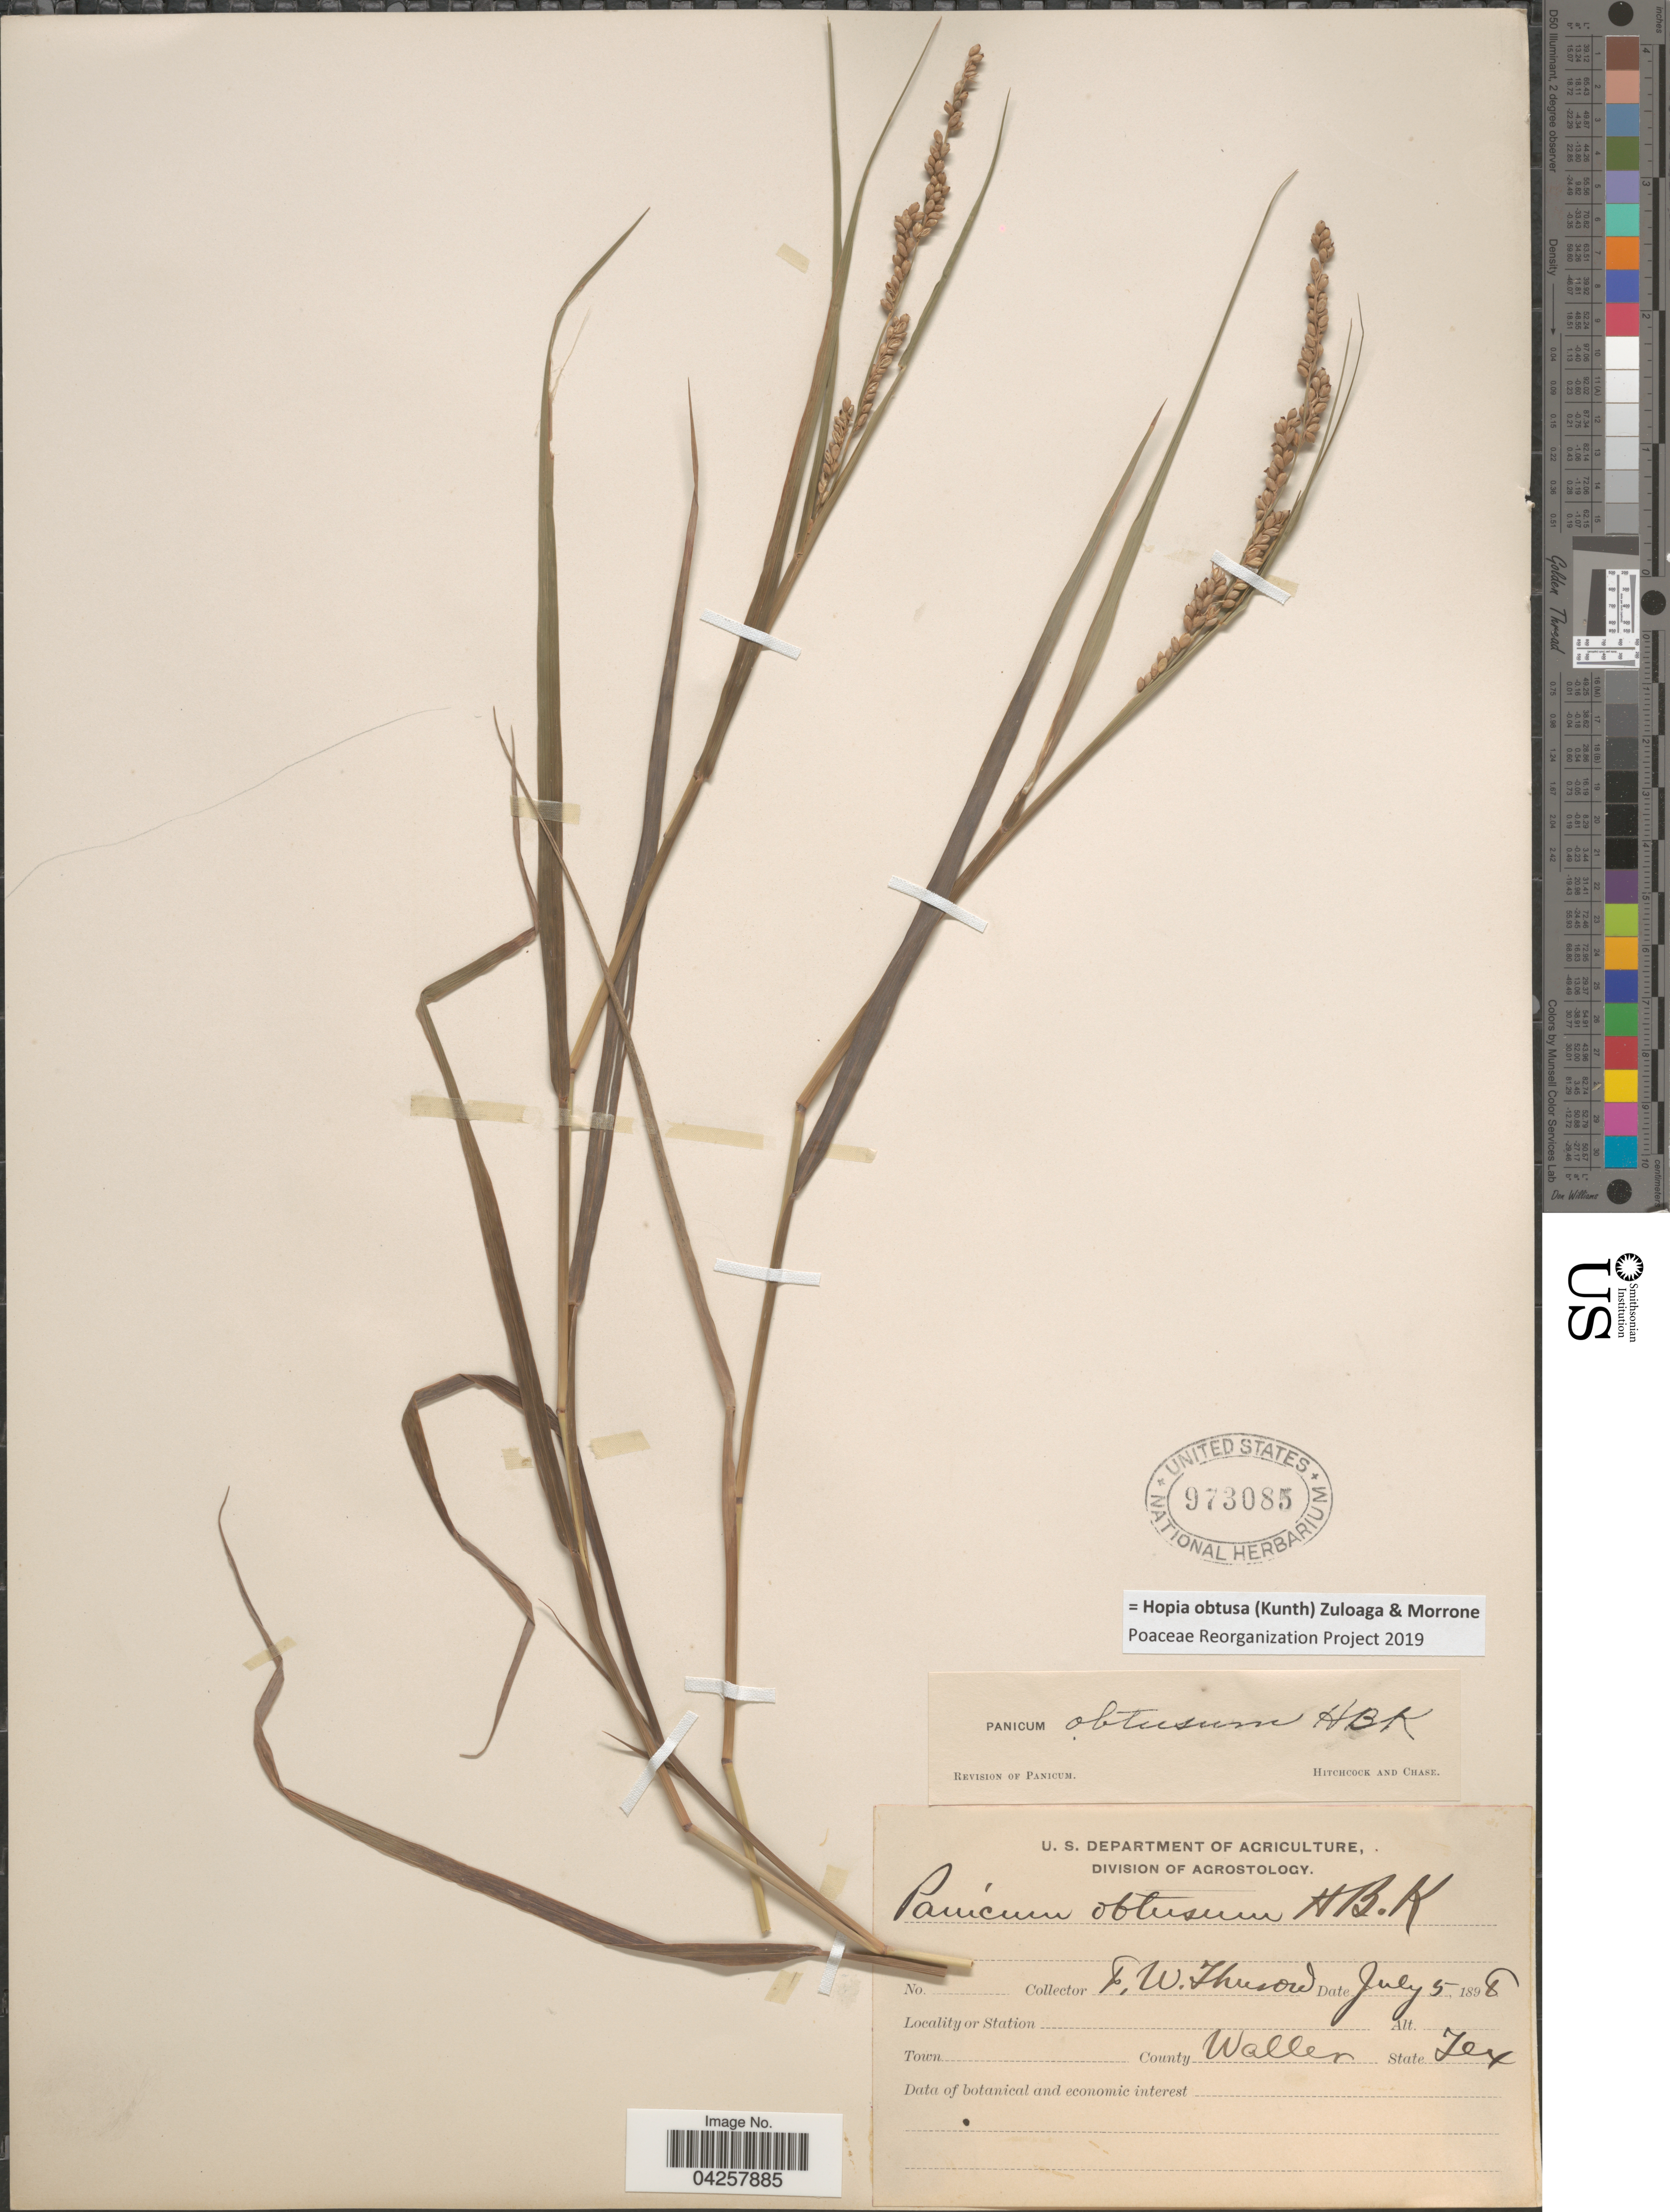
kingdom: Plantae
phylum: Tracheophyta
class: Liliopsida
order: Poales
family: Poaceae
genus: Hopia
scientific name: Hopia obtusa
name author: (Kunth) Zuloaga & Morrone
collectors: F. W. Thurow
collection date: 1898-07-05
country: United States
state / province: Texas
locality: County Waller.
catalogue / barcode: US 973085